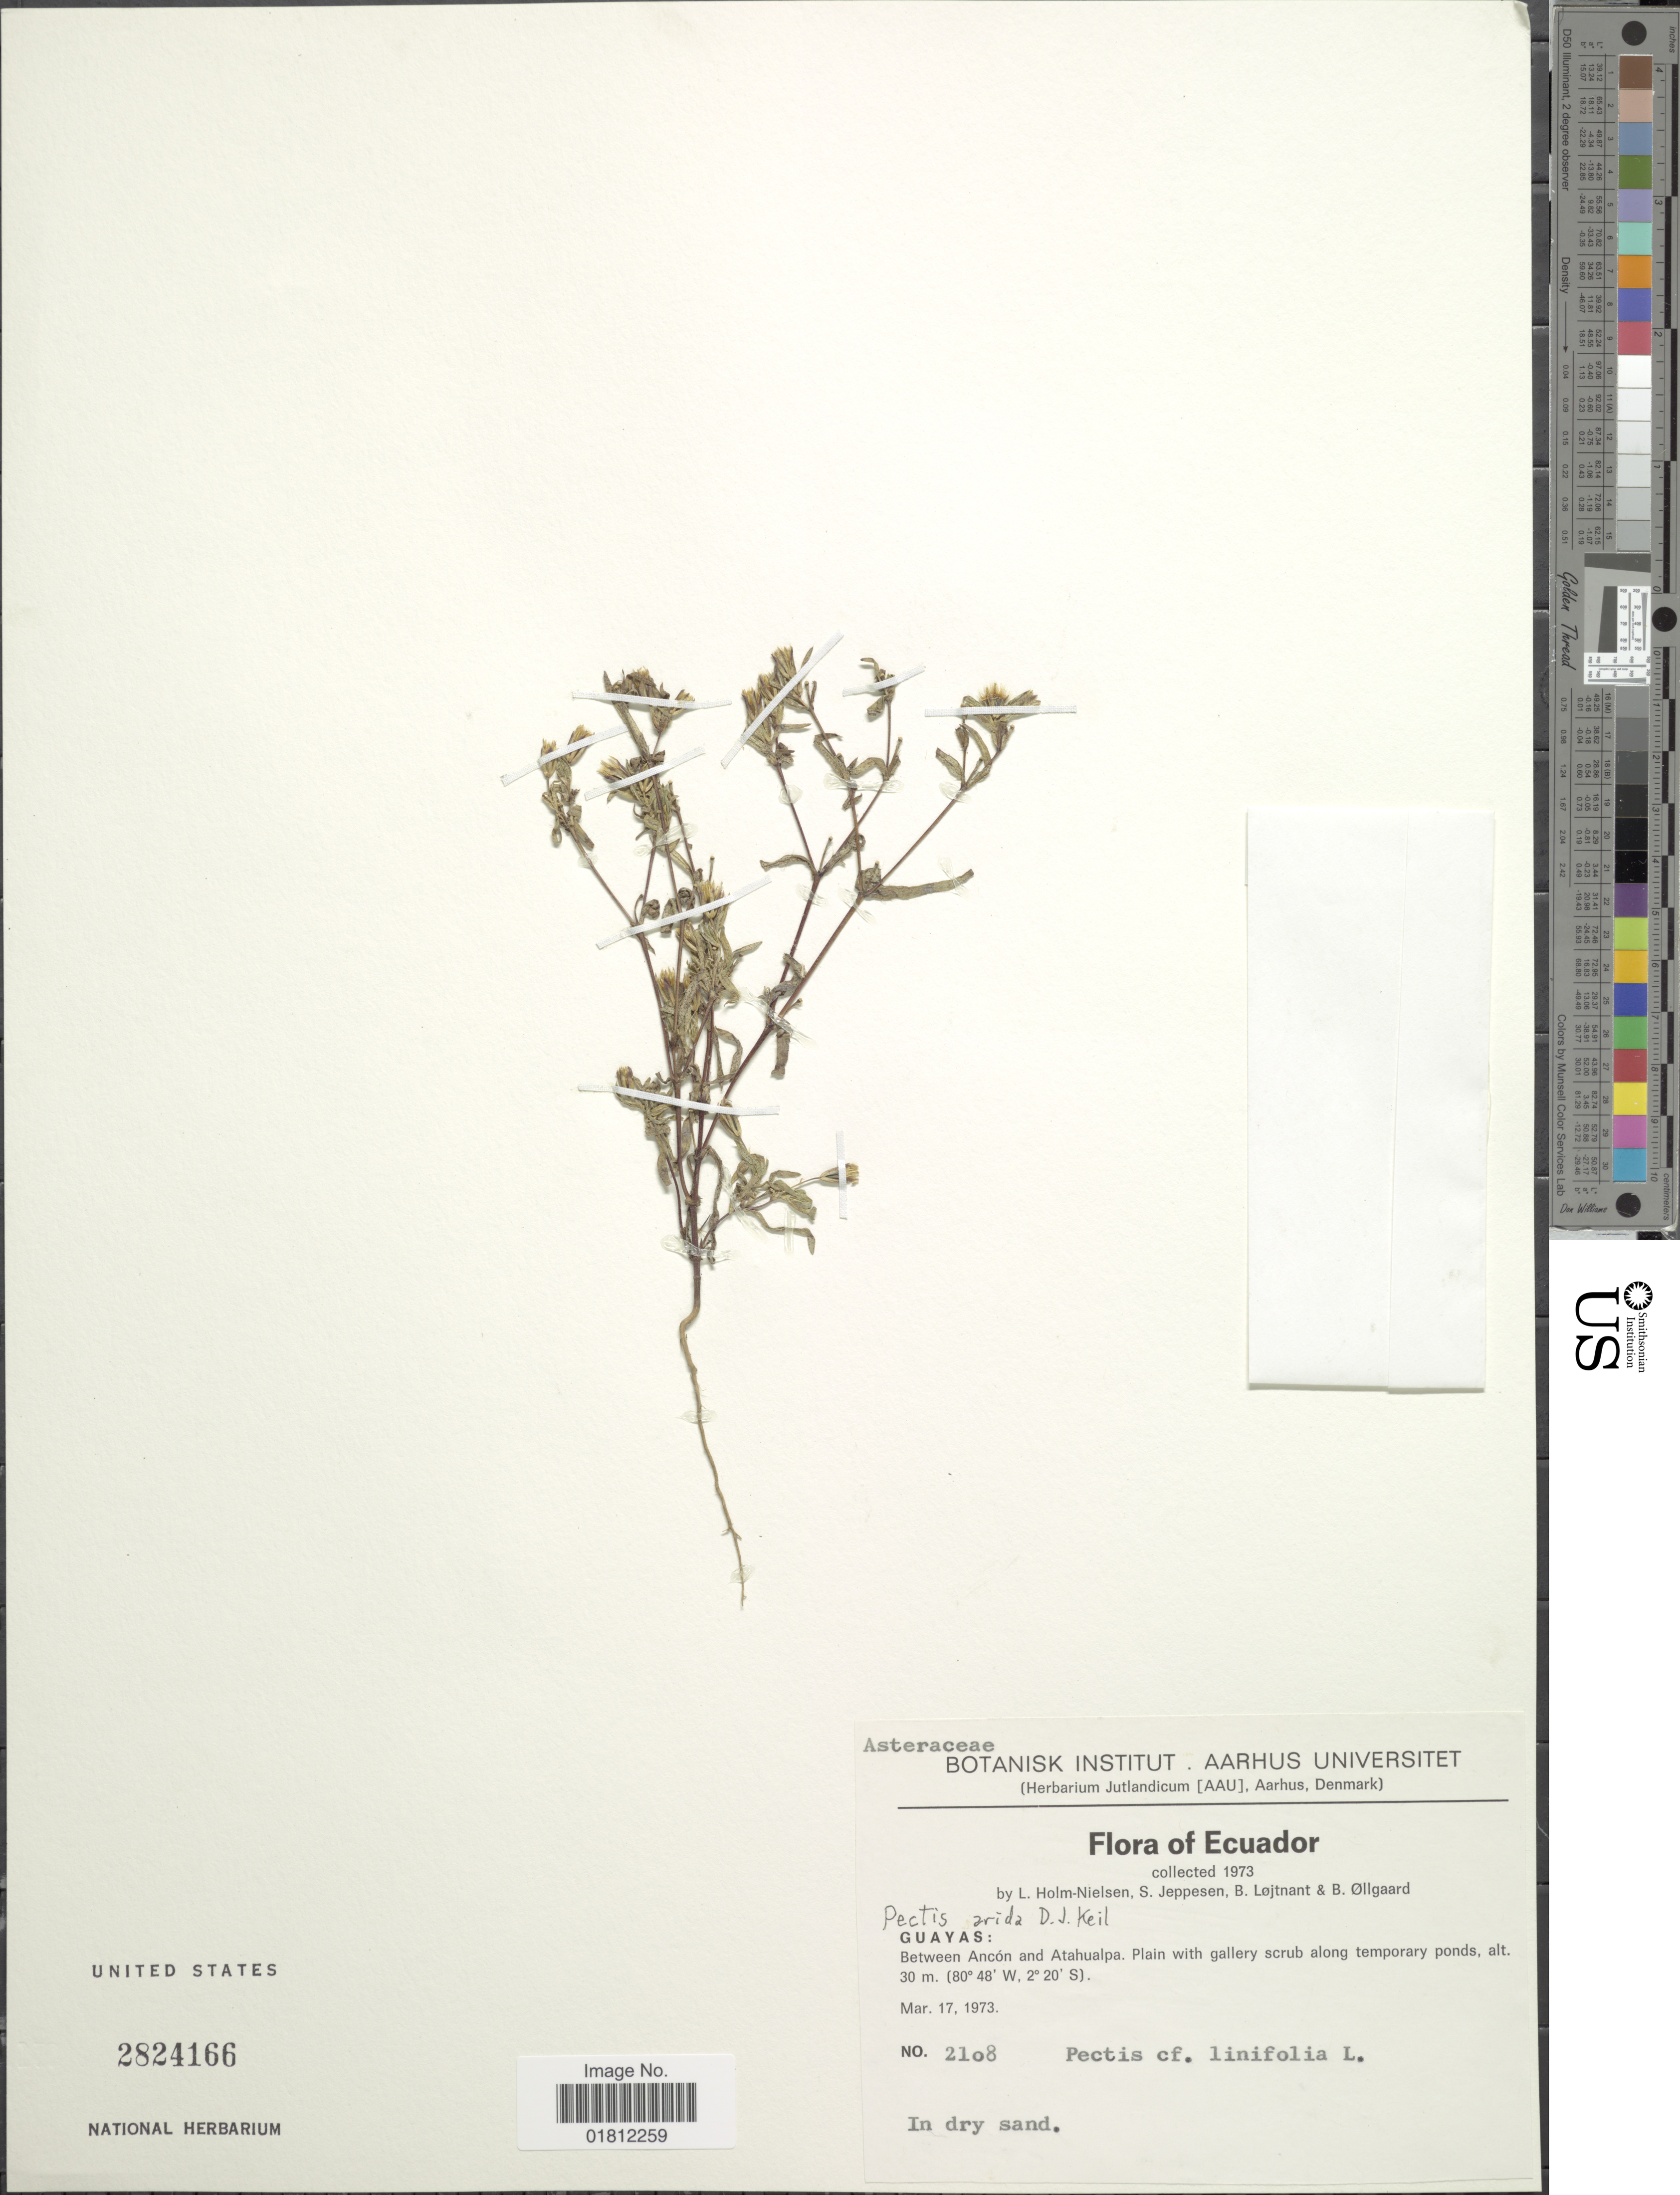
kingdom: Plantae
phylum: Tracheophyta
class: Magnoliopsida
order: Asterales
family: Asteraceae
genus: Pectis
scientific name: Pectis arida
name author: D.J. Keil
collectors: L. B. Holm-Nielsen, S. Jeppesen, B. Löjtnant & B. Øllgaard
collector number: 2108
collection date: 1973-03-17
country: Ecuador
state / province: Guayas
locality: Guayas: Between Ancon and Atahualpa. Plain with gallery scrub along temporary Ponds.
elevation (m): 30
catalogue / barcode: US 2824166